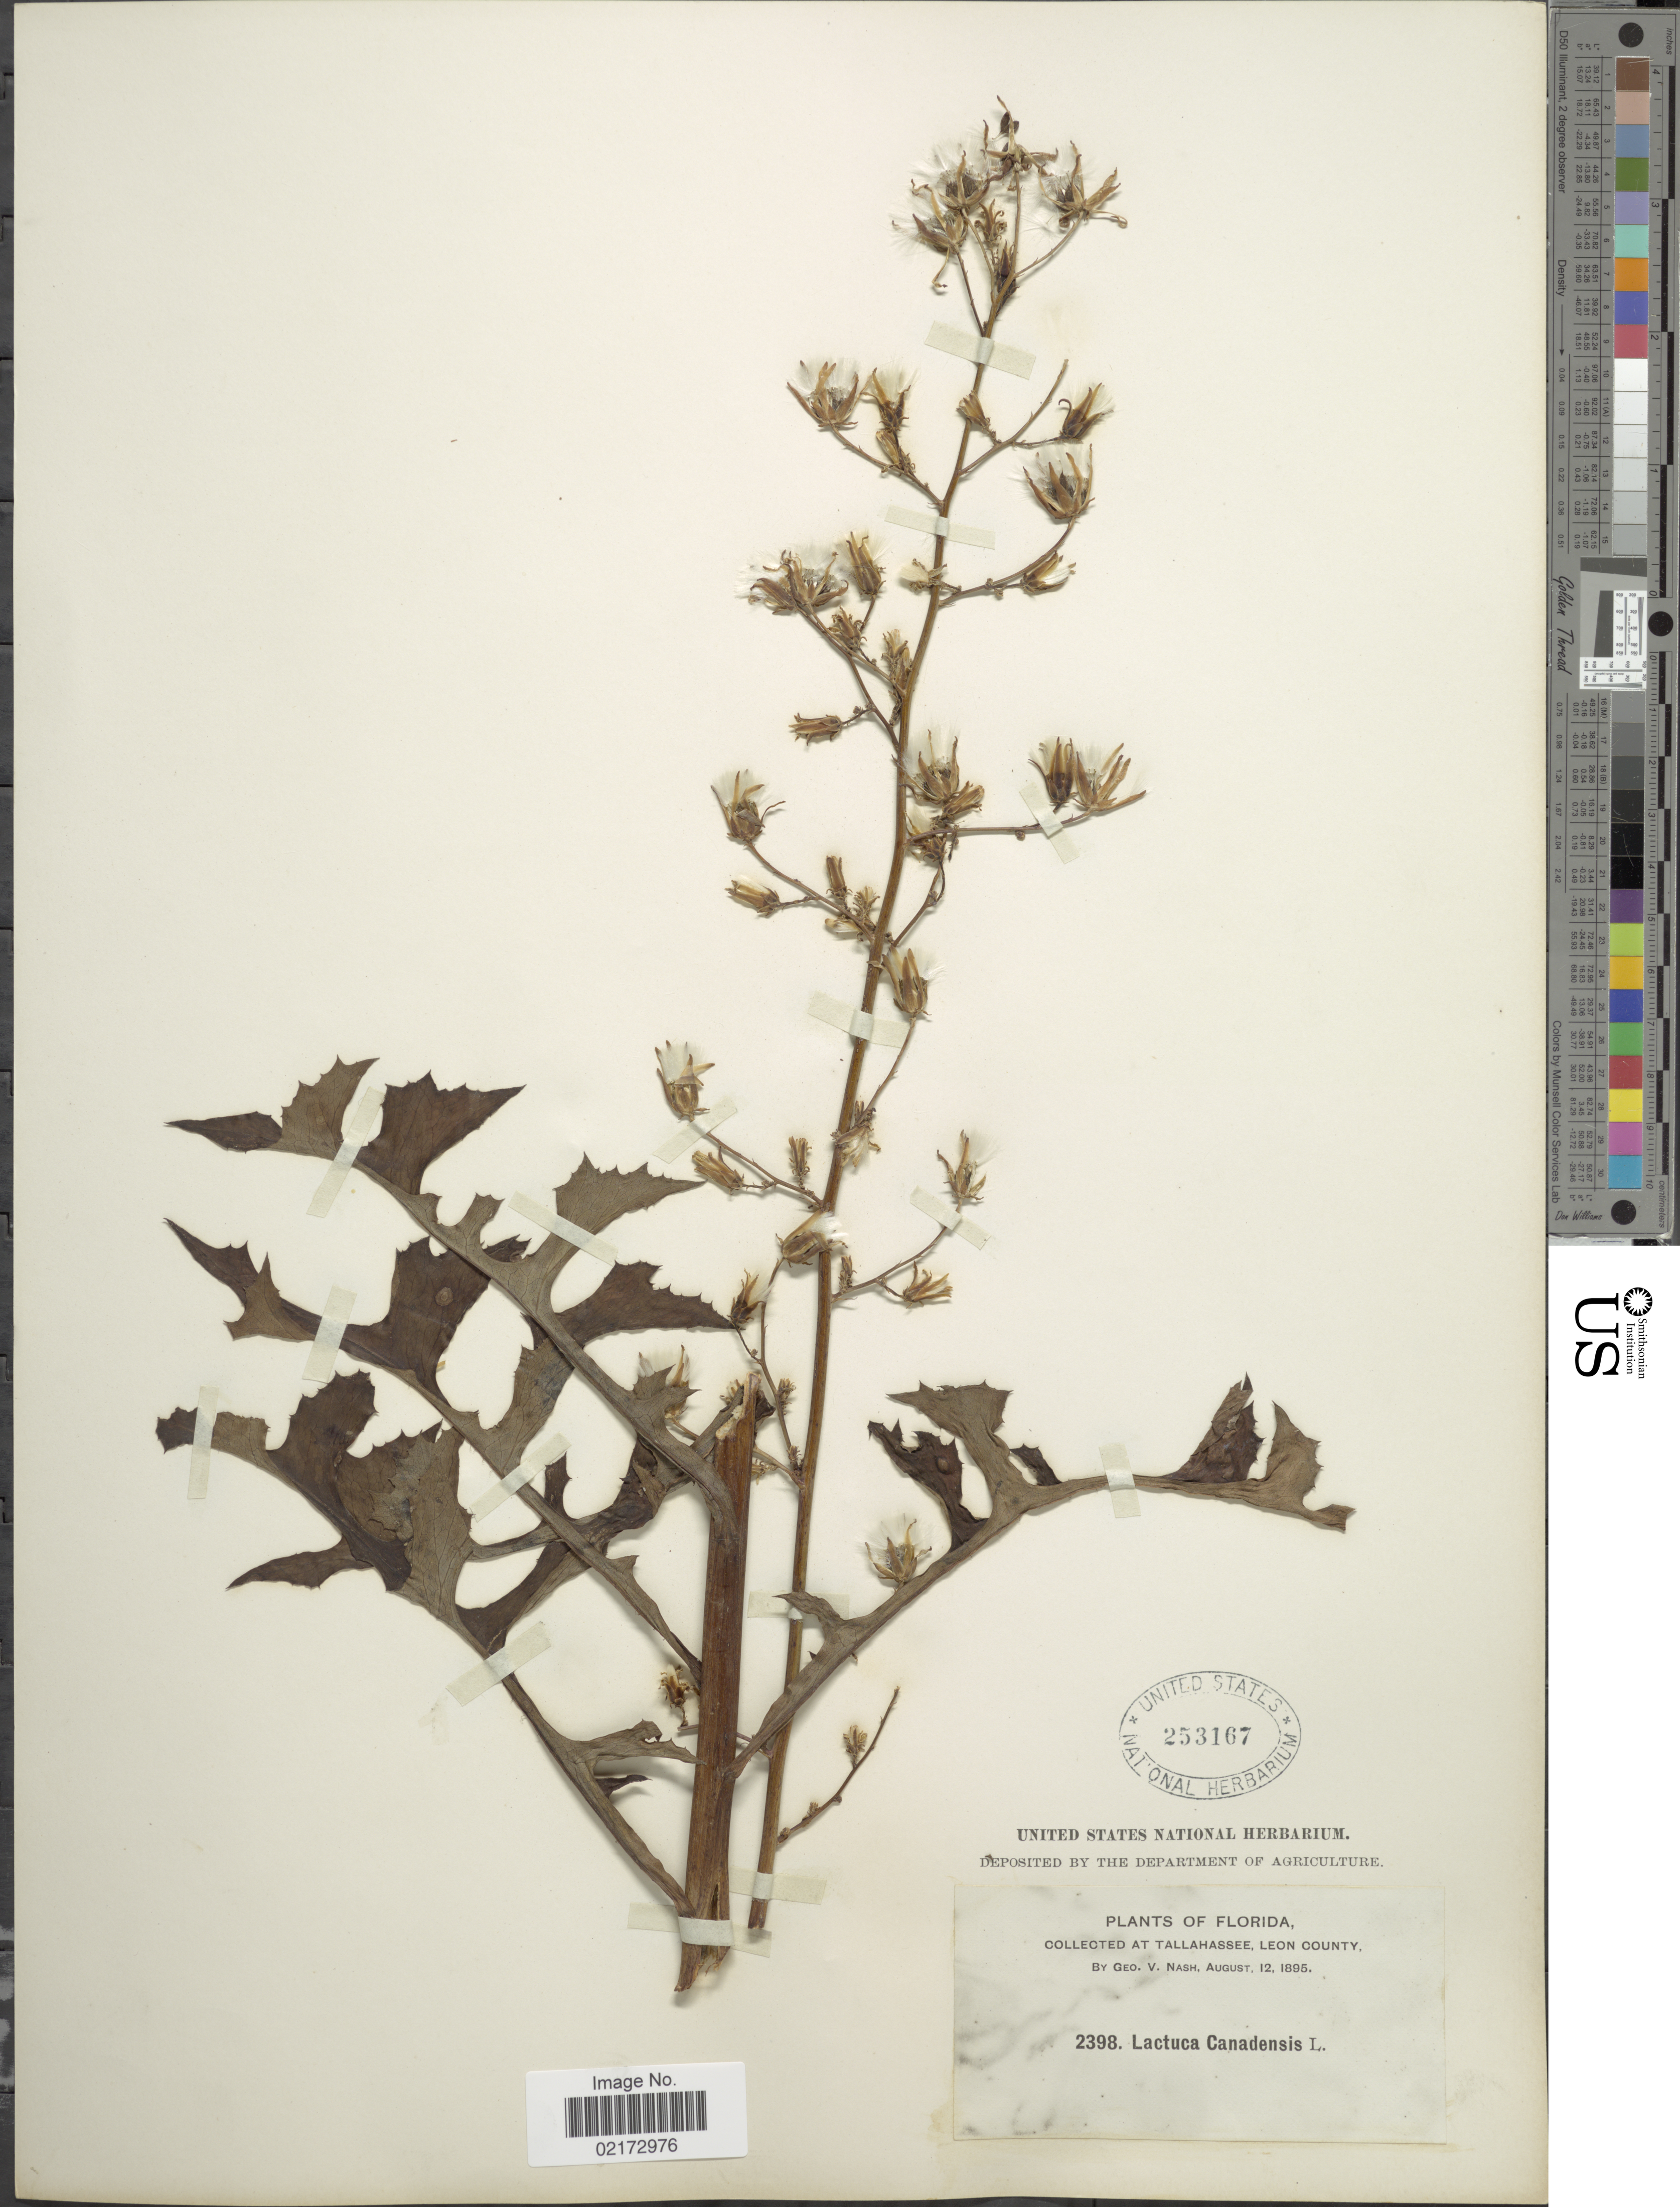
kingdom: Plantae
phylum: Tracheophyta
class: Magnoliopsida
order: Asterales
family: Asteraceae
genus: Lactuca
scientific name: Lactuca canadensis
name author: L.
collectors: G. V. Nash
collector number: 2398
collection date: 1895-08-12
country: United States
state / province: Florida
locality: Tallahassee, Leon County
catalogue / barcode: US 253167